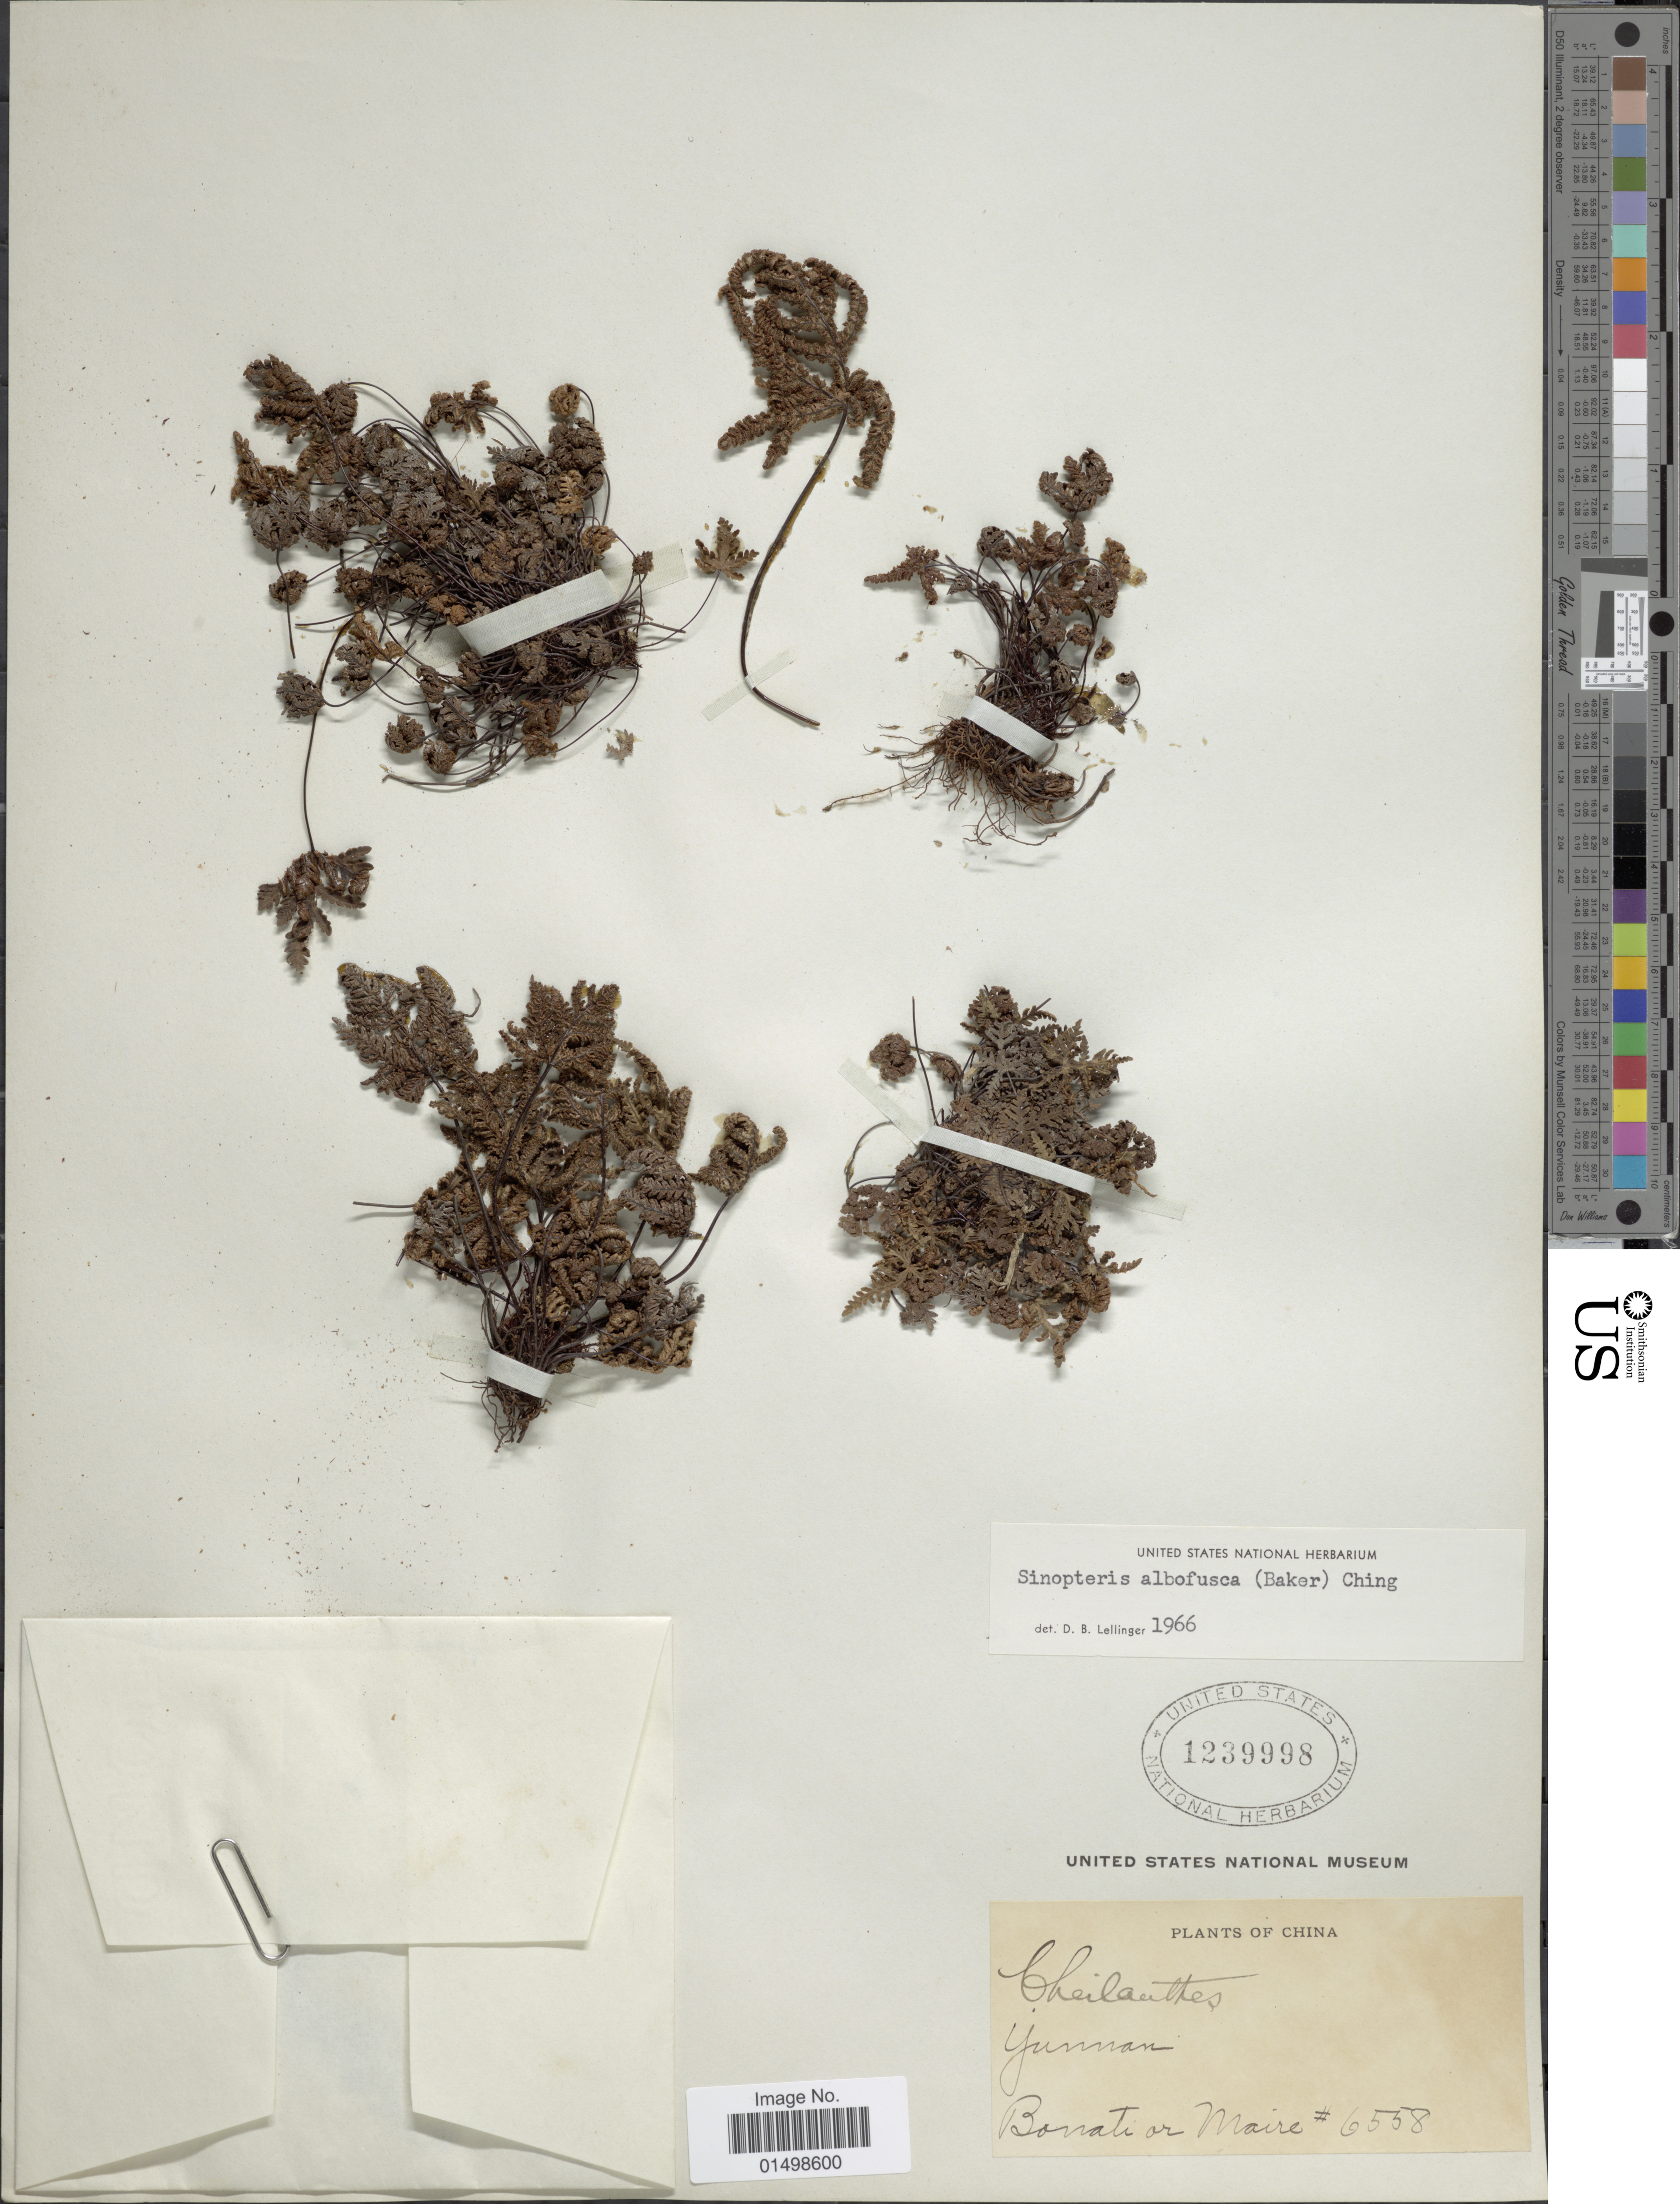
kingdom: Plantae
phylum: Tracheophyta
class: Polypodiopsida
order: Polypodiales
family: Pteridaceae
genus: Aleuritopteris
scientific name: Aleuritopteris sp.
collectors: -. Bonati & Maire, --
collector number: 6558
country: China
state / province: Yunnan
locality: Plants of China, Yunnan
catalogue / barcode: US 1239998